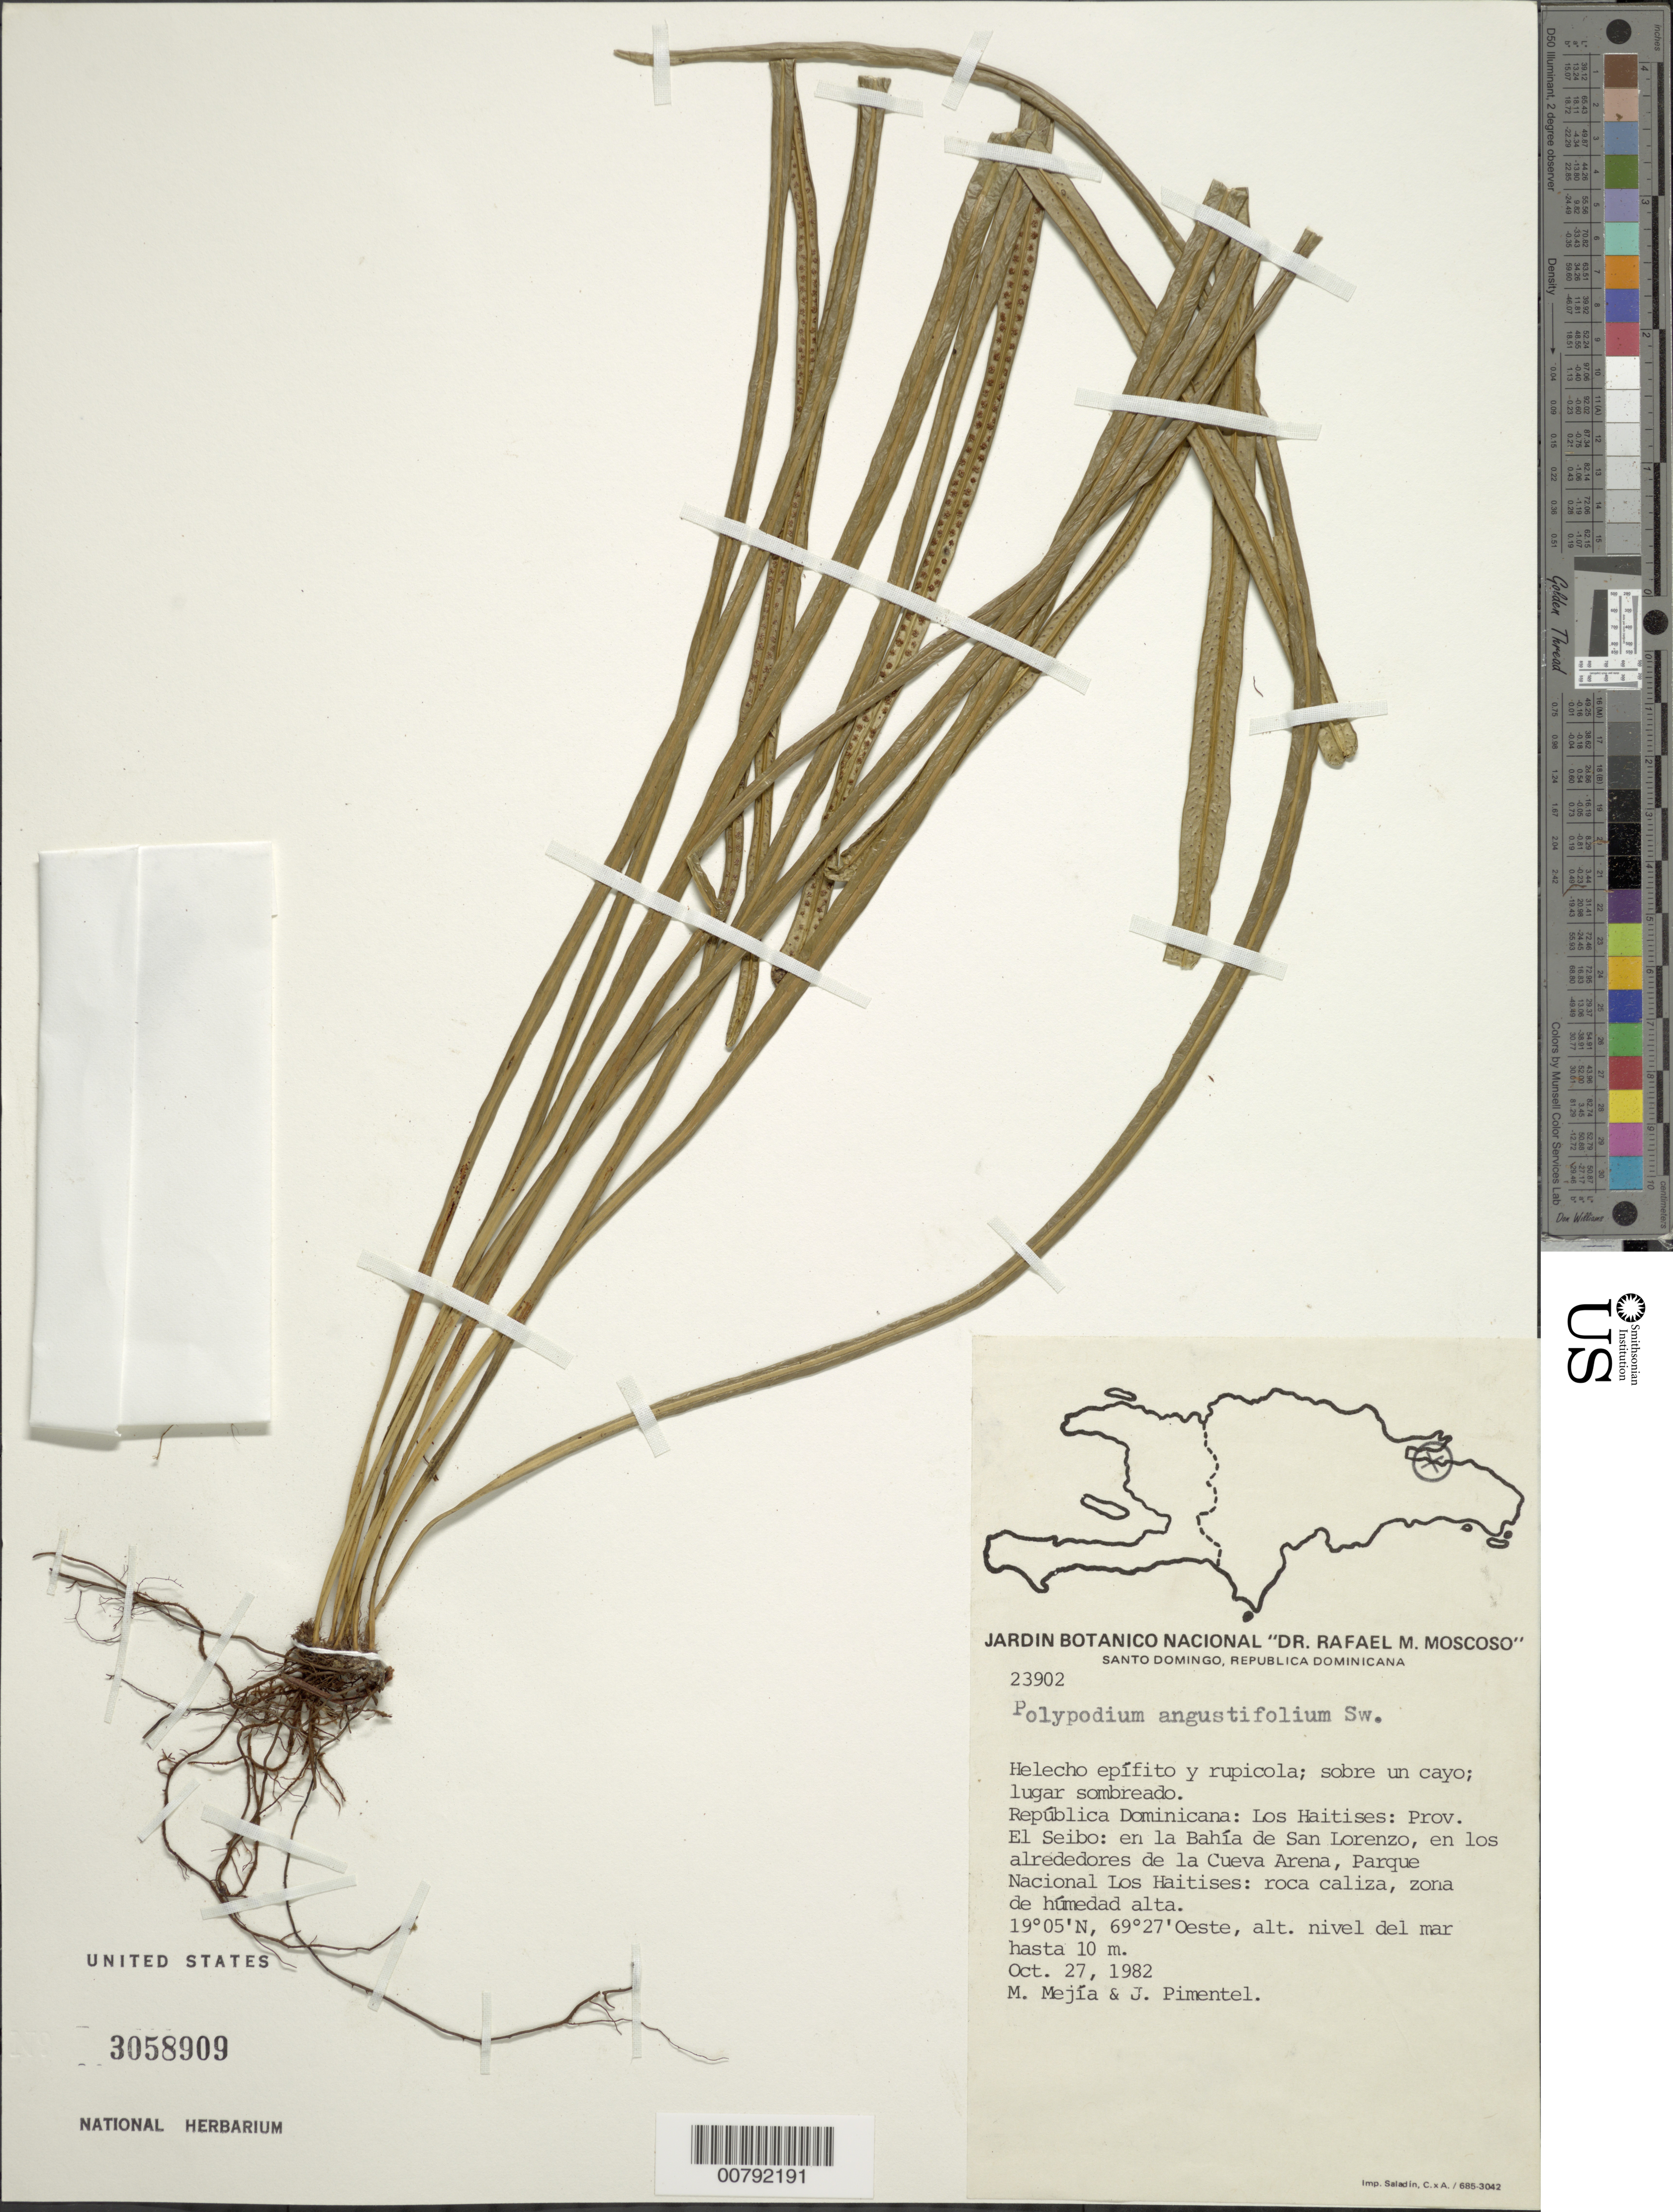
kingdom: Plantae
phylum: Tracheophyta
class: Polypodiopsida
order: Polypodiales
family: Polypodiaceae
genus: Campyloneurum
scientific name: Campyloneurum angustifolium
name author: (Sw.) Fée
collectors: M. Mejia & J. Pimentel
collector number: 23902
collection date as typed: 27 Oct 1982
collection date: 1982-10-27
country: Dominican Republic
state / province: El Seibo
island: Hispaniola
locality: Los Haitises, Bahía de San Lorenzo, Cueva Arena, Parque Nacional Los Haitises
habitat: Roca caliza, zona de humedad alta; sobre un cayo, lugar sombreado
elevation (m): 10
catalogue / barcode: US 3058909